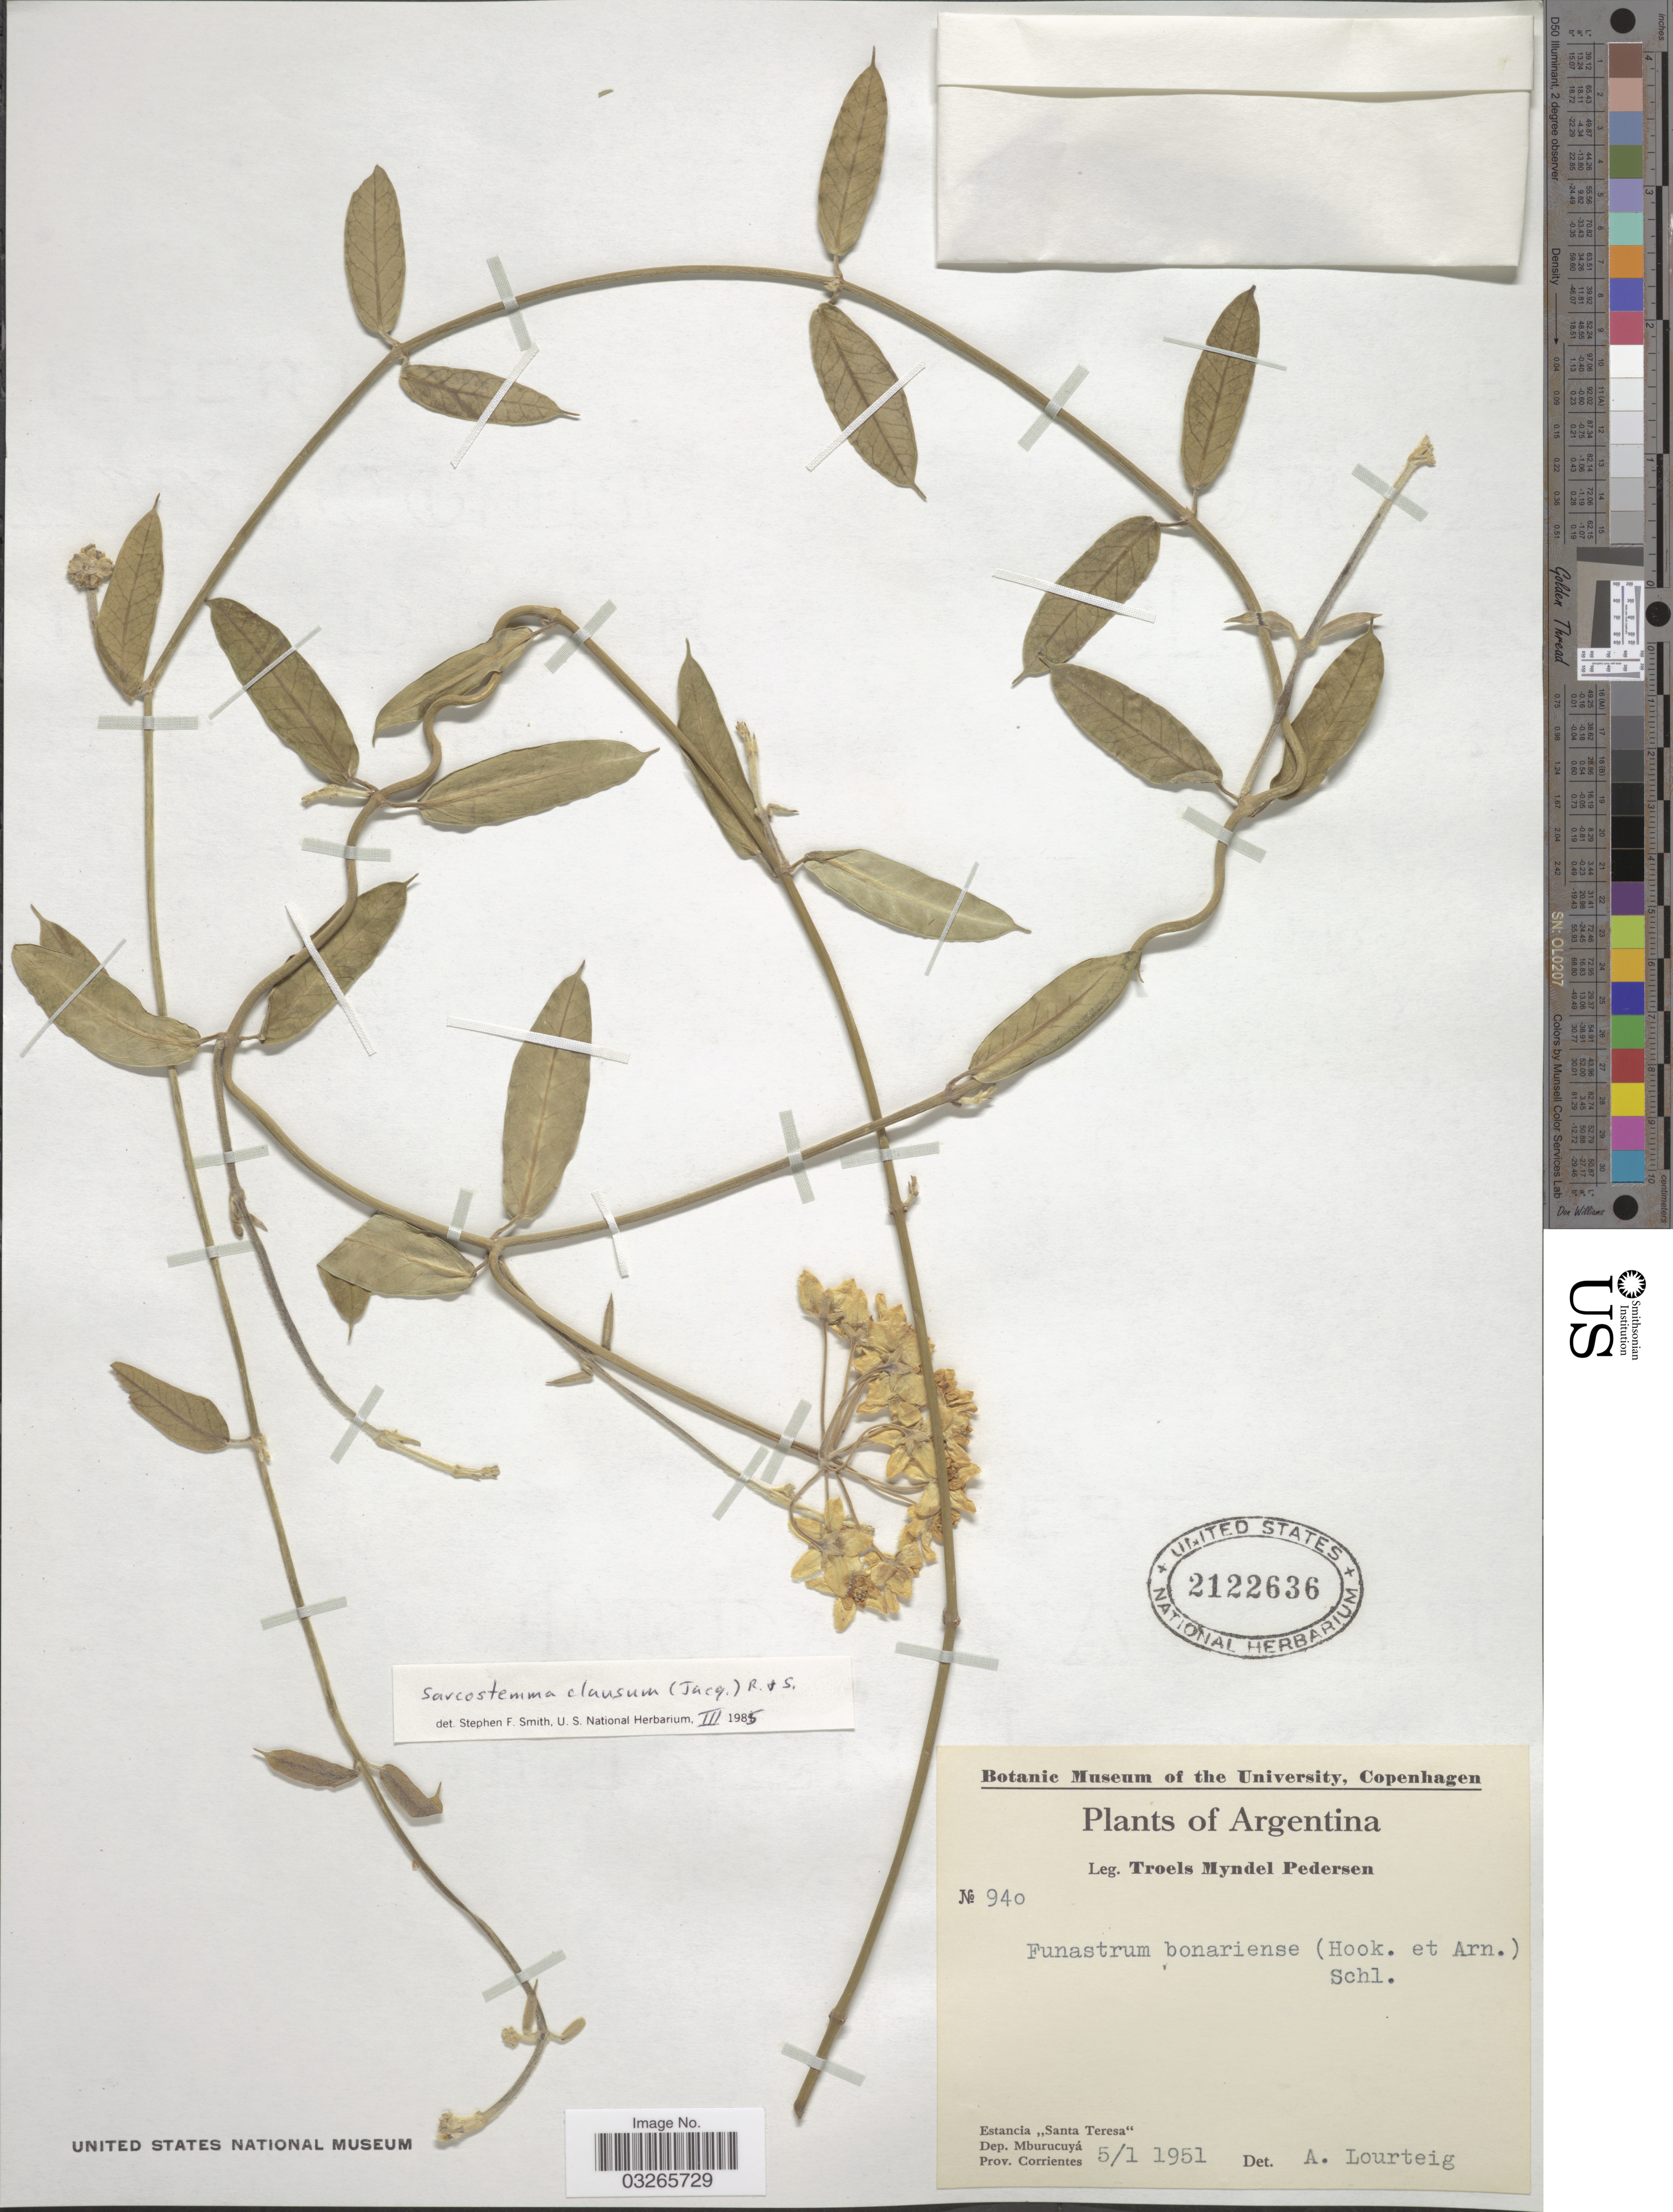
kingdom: Plantae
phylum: Tracheophyta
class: Magnoliopsida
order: Gentianales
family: Apocynaceae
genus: Sarcostemma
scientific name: Sarcostemma clausum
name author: (Jacq.) Schult.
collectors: T. Pederson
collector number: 940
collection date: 1951-01-05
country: Argentina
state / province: Corrientes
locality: Estancia "Santa Teresa". Dept. Mburucuyá.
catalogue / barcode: US 2122636